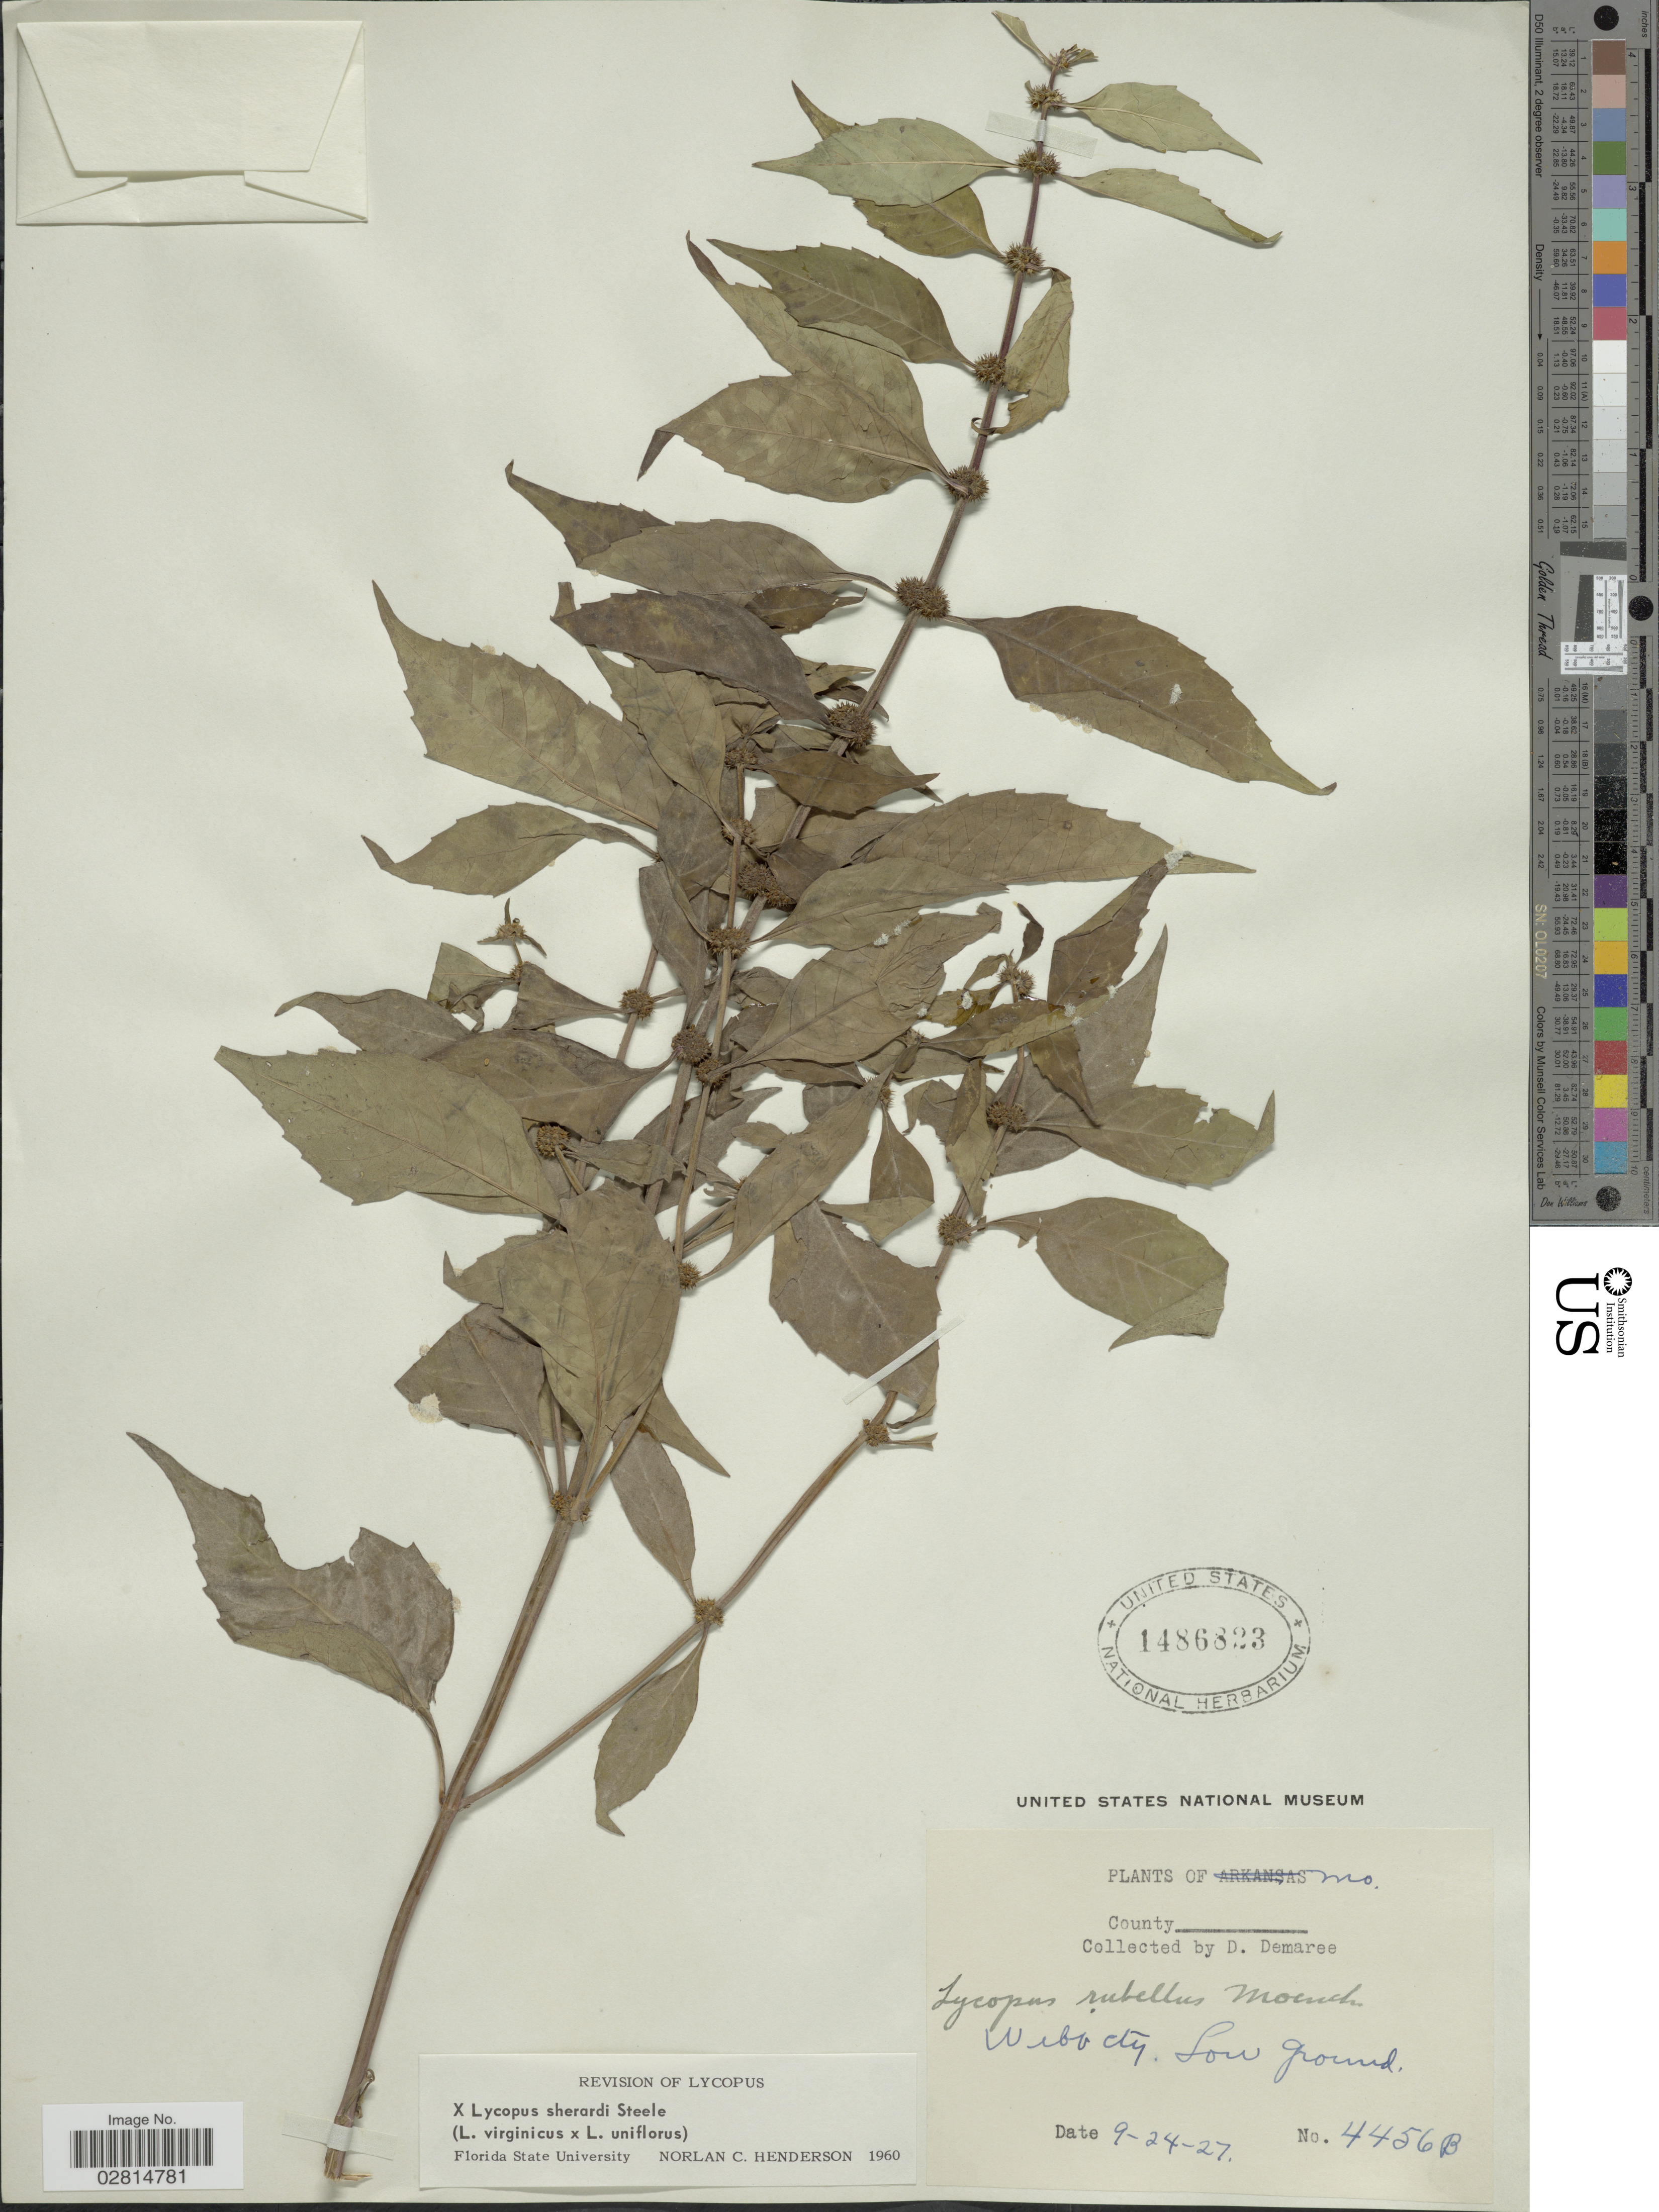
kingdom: Plantae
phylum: Tracheophyta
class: Magnoliopsida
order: Lamiales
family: Lamiaceae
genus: Lycopus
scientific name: Lycopus x sherardii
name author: E.S. Steele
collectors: D. Demaree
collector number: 4456B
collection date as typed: Transcribed d/m/y: 24/9/27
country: United States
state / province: Missouri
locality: Webb city.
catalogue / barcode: US 1486823